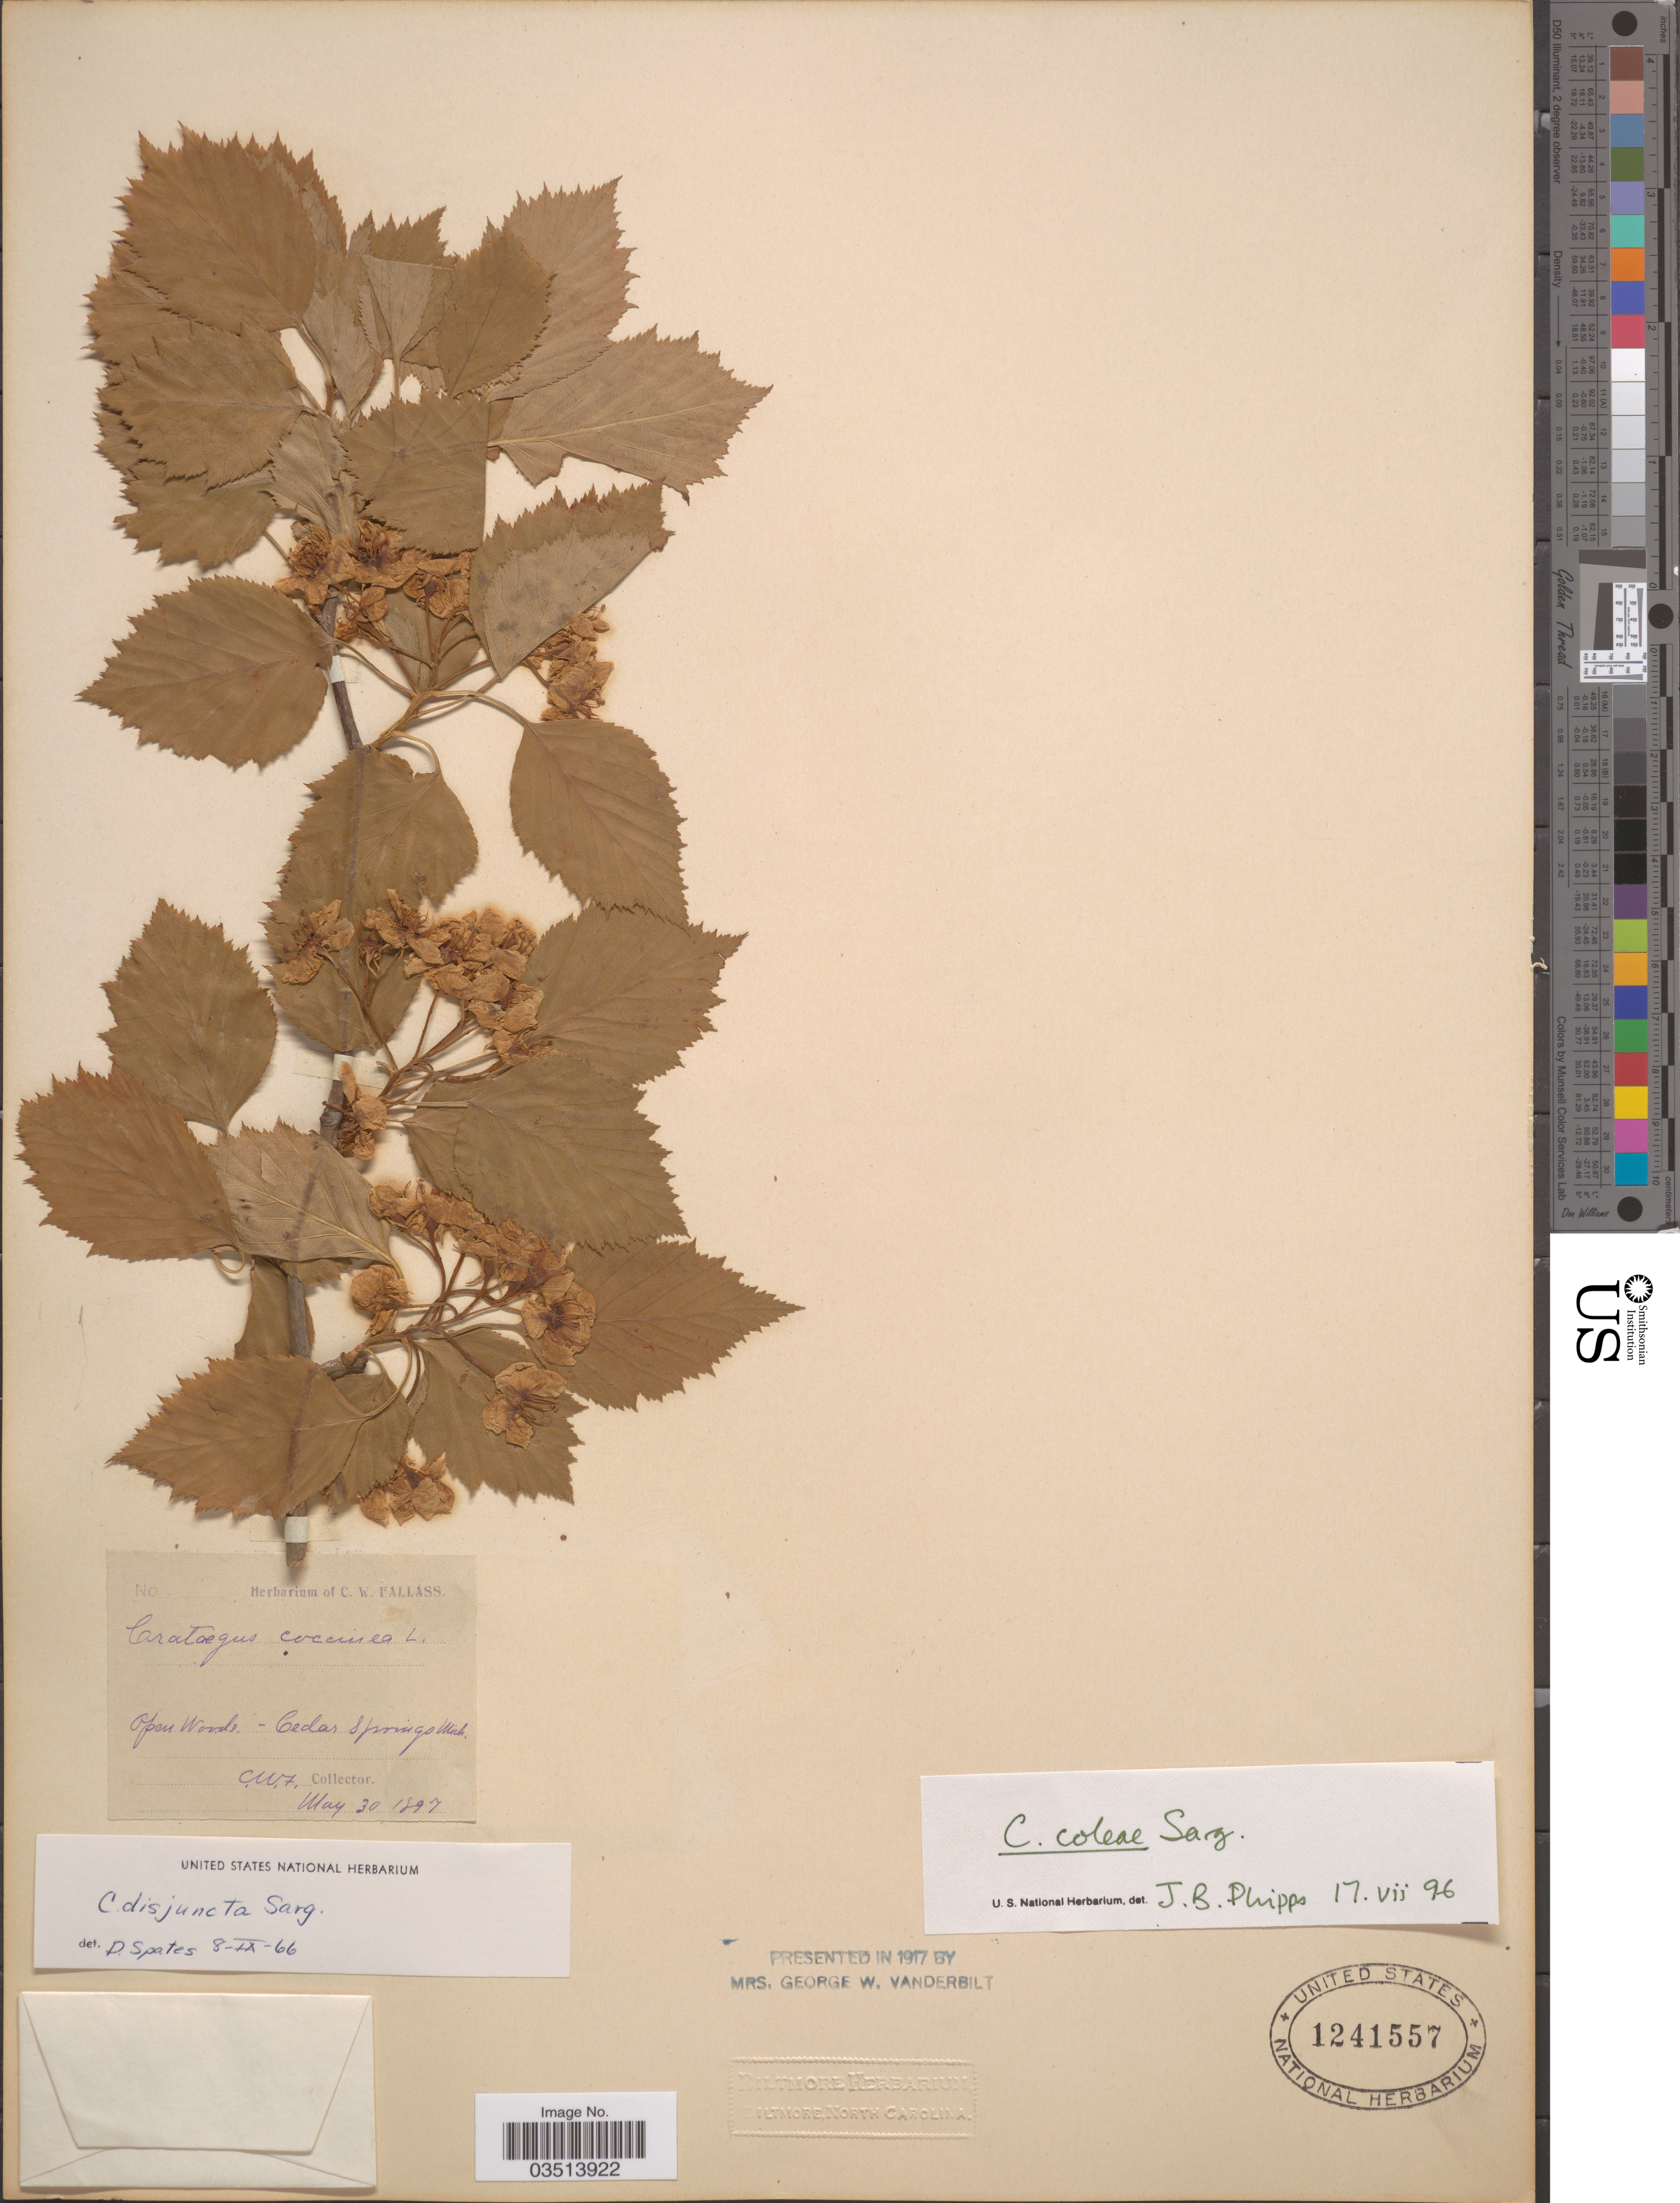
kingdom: Plantae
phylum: Tracheophyta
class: Magnoliopsida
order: Rosales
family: Rosaceae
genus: Crataegus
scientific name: Crataegus coleae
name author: Sarg.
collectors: C. Fallas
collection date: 1897-05-30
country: United States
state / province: Michigan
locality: Cedar Springs.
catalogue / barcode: US 1241557